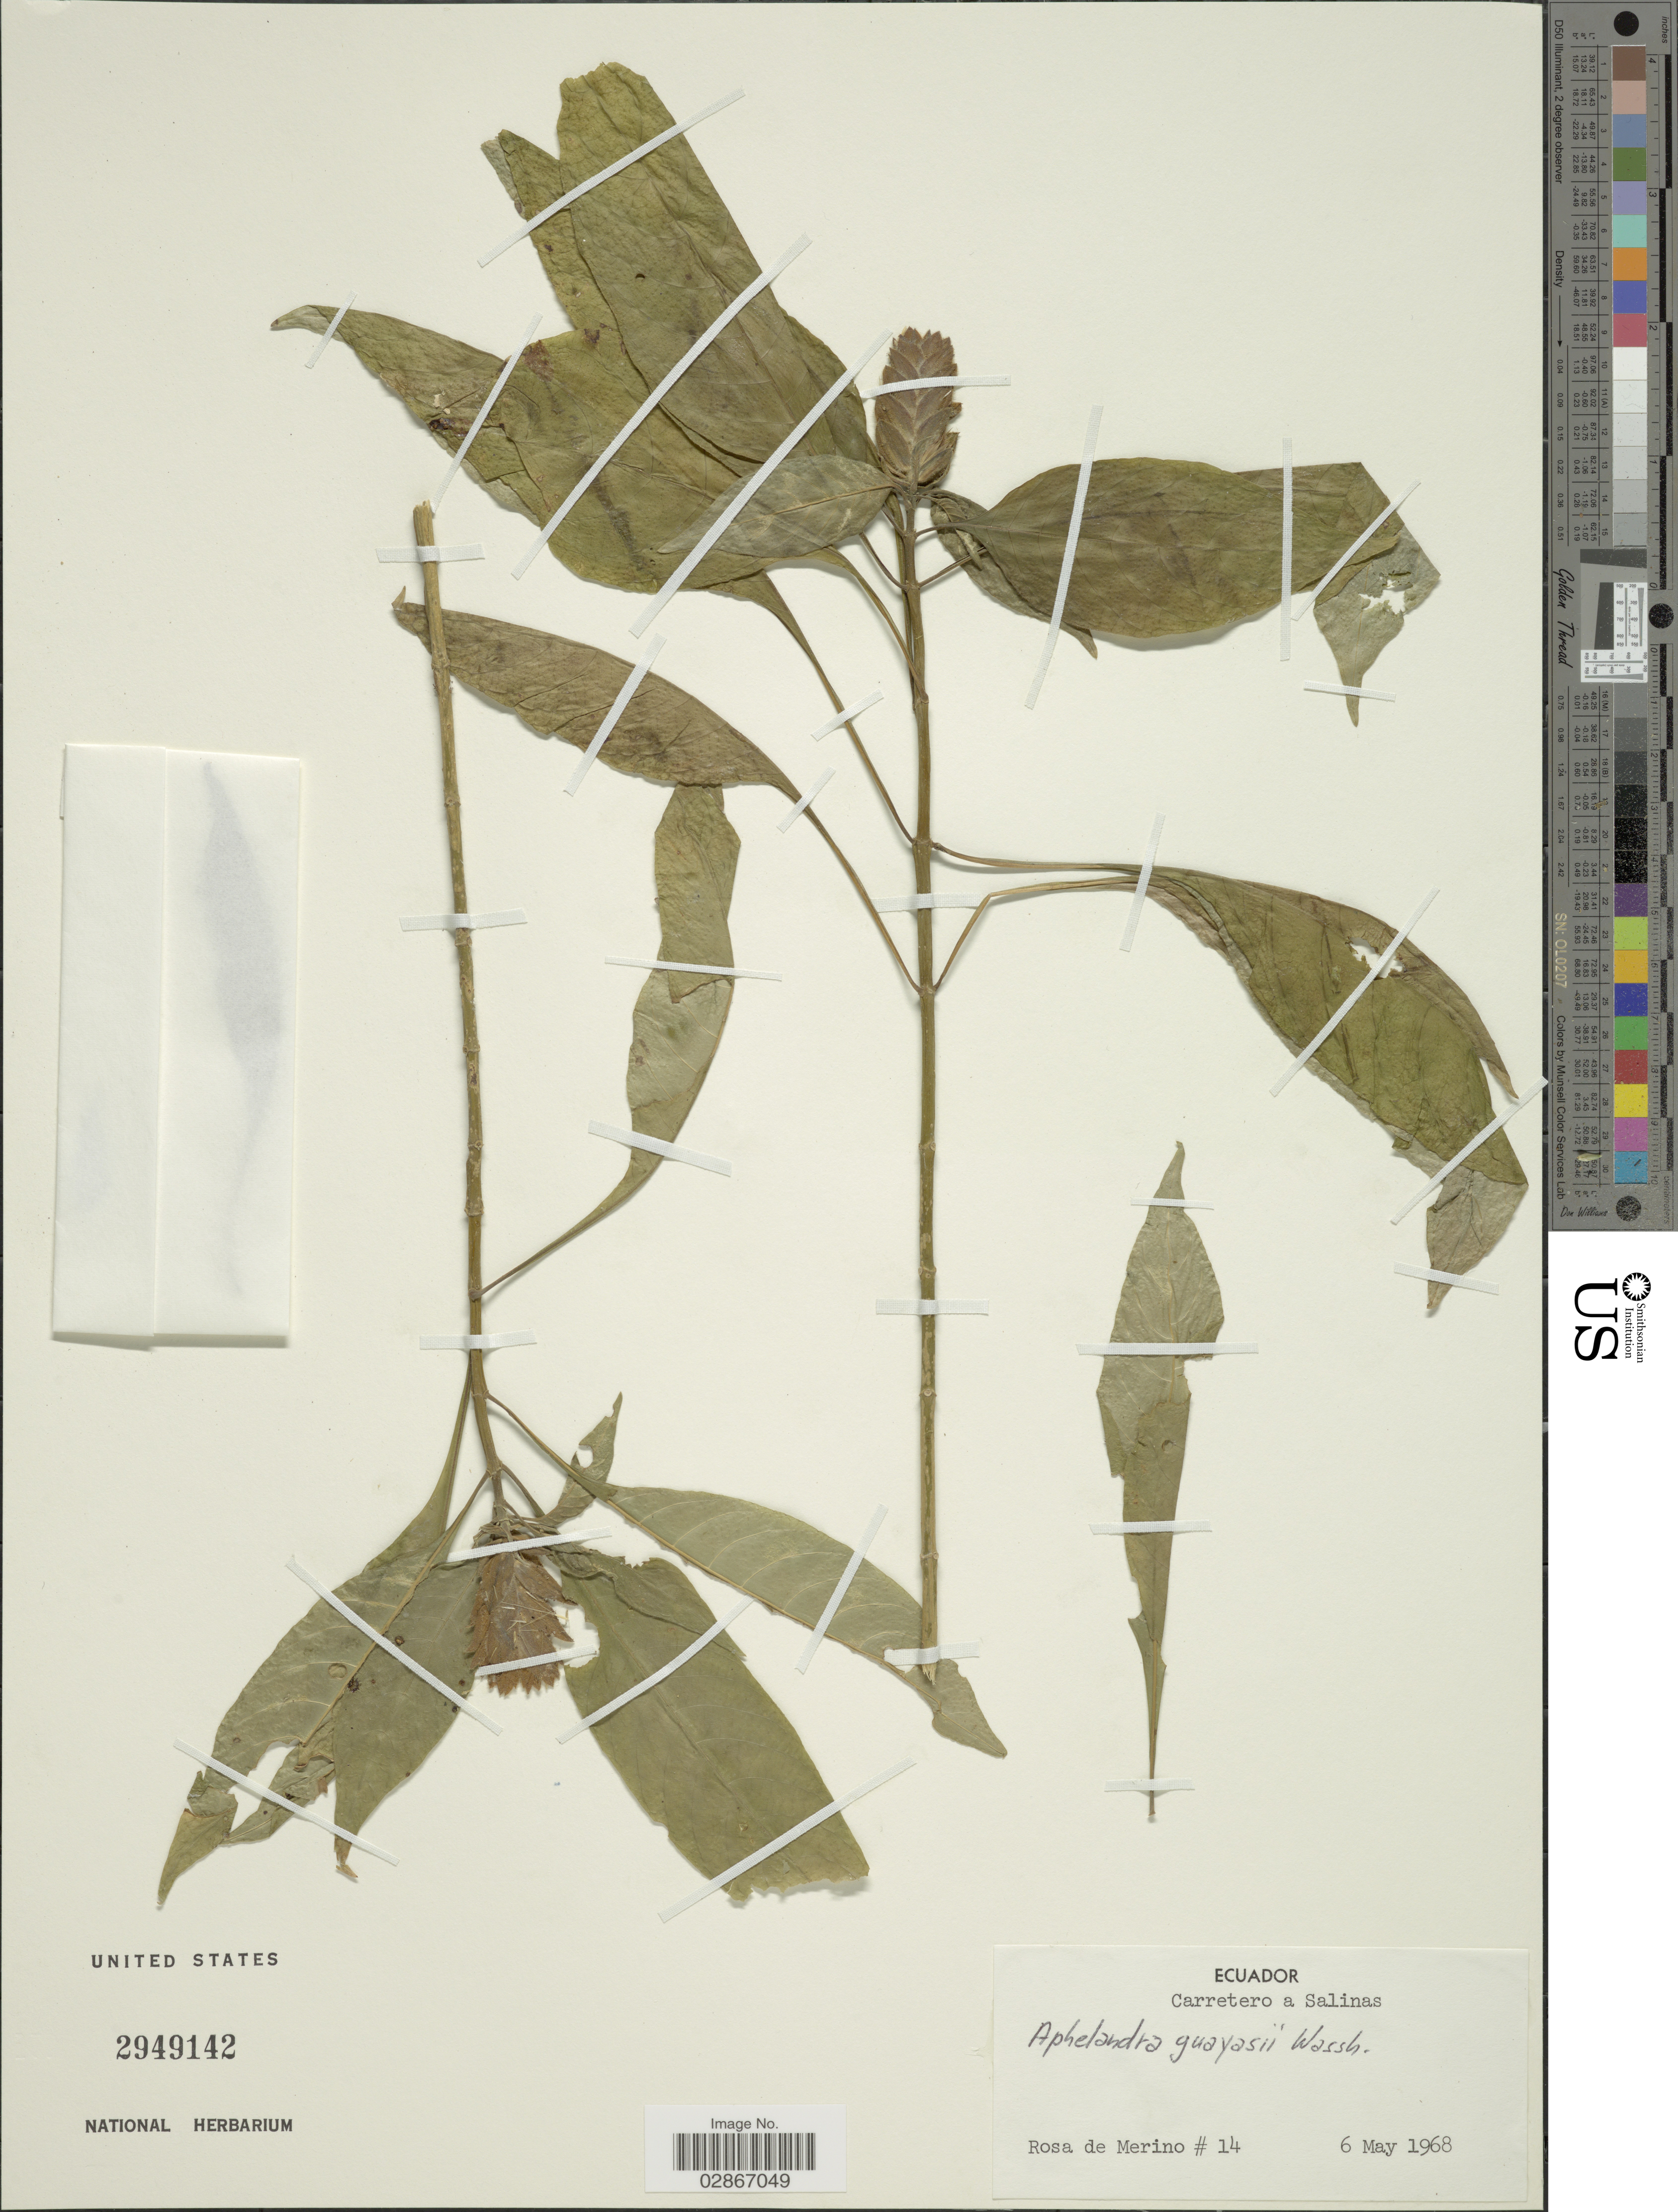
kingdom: Plantae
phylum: Tracheophyta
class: Magnoliopsida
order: Lamiales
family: Acanthaceae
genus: Aphelandra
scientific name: Aphelandra guayasii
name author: Wassh.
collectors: R. Merino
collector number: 14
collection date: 1968-05-06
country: Ecuador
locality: Carretera a Salinas.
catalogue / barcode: US 2949142